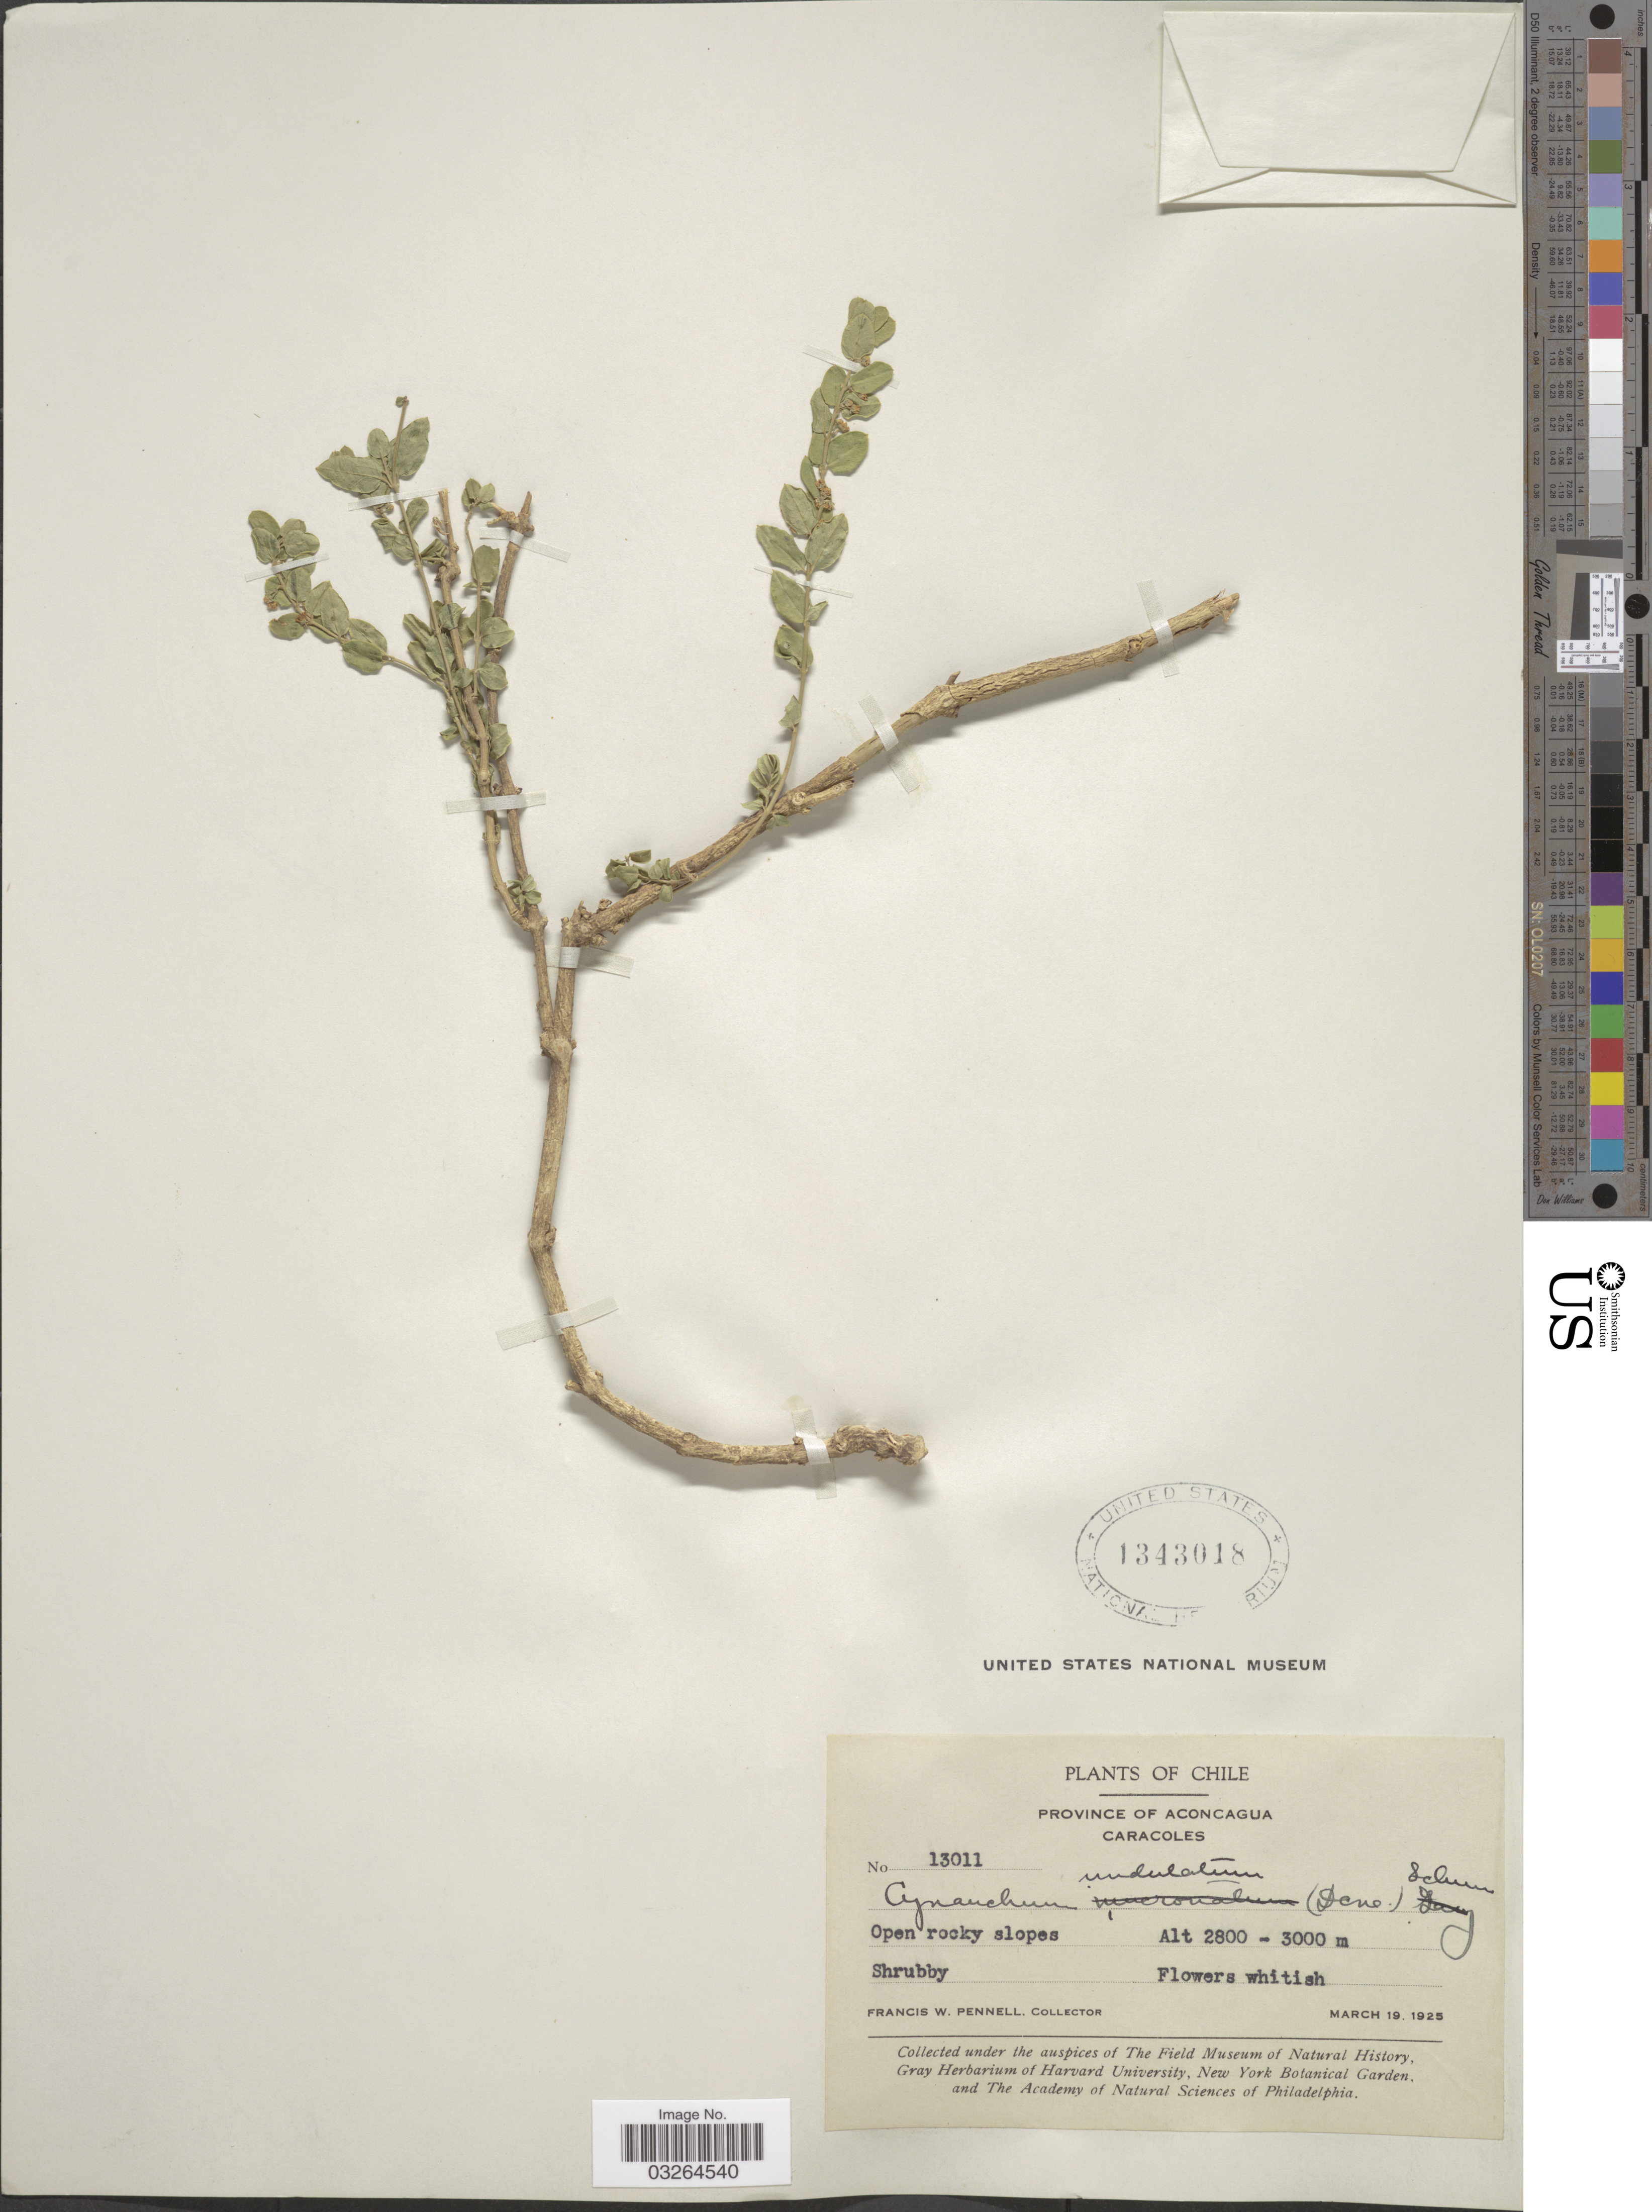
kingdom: Plantae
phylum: Tracheophyta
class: Magnoliopsida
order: Gentianales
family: Apocynaceae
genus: Cynanchum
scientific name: Cynanchum undulatum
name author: Jacq.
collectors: F. W. Pennell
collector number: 13011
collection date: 1925-03-19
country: Chile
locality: Province of Aconcagua. Caracoles.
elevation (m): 2800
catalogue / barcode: US 1343018